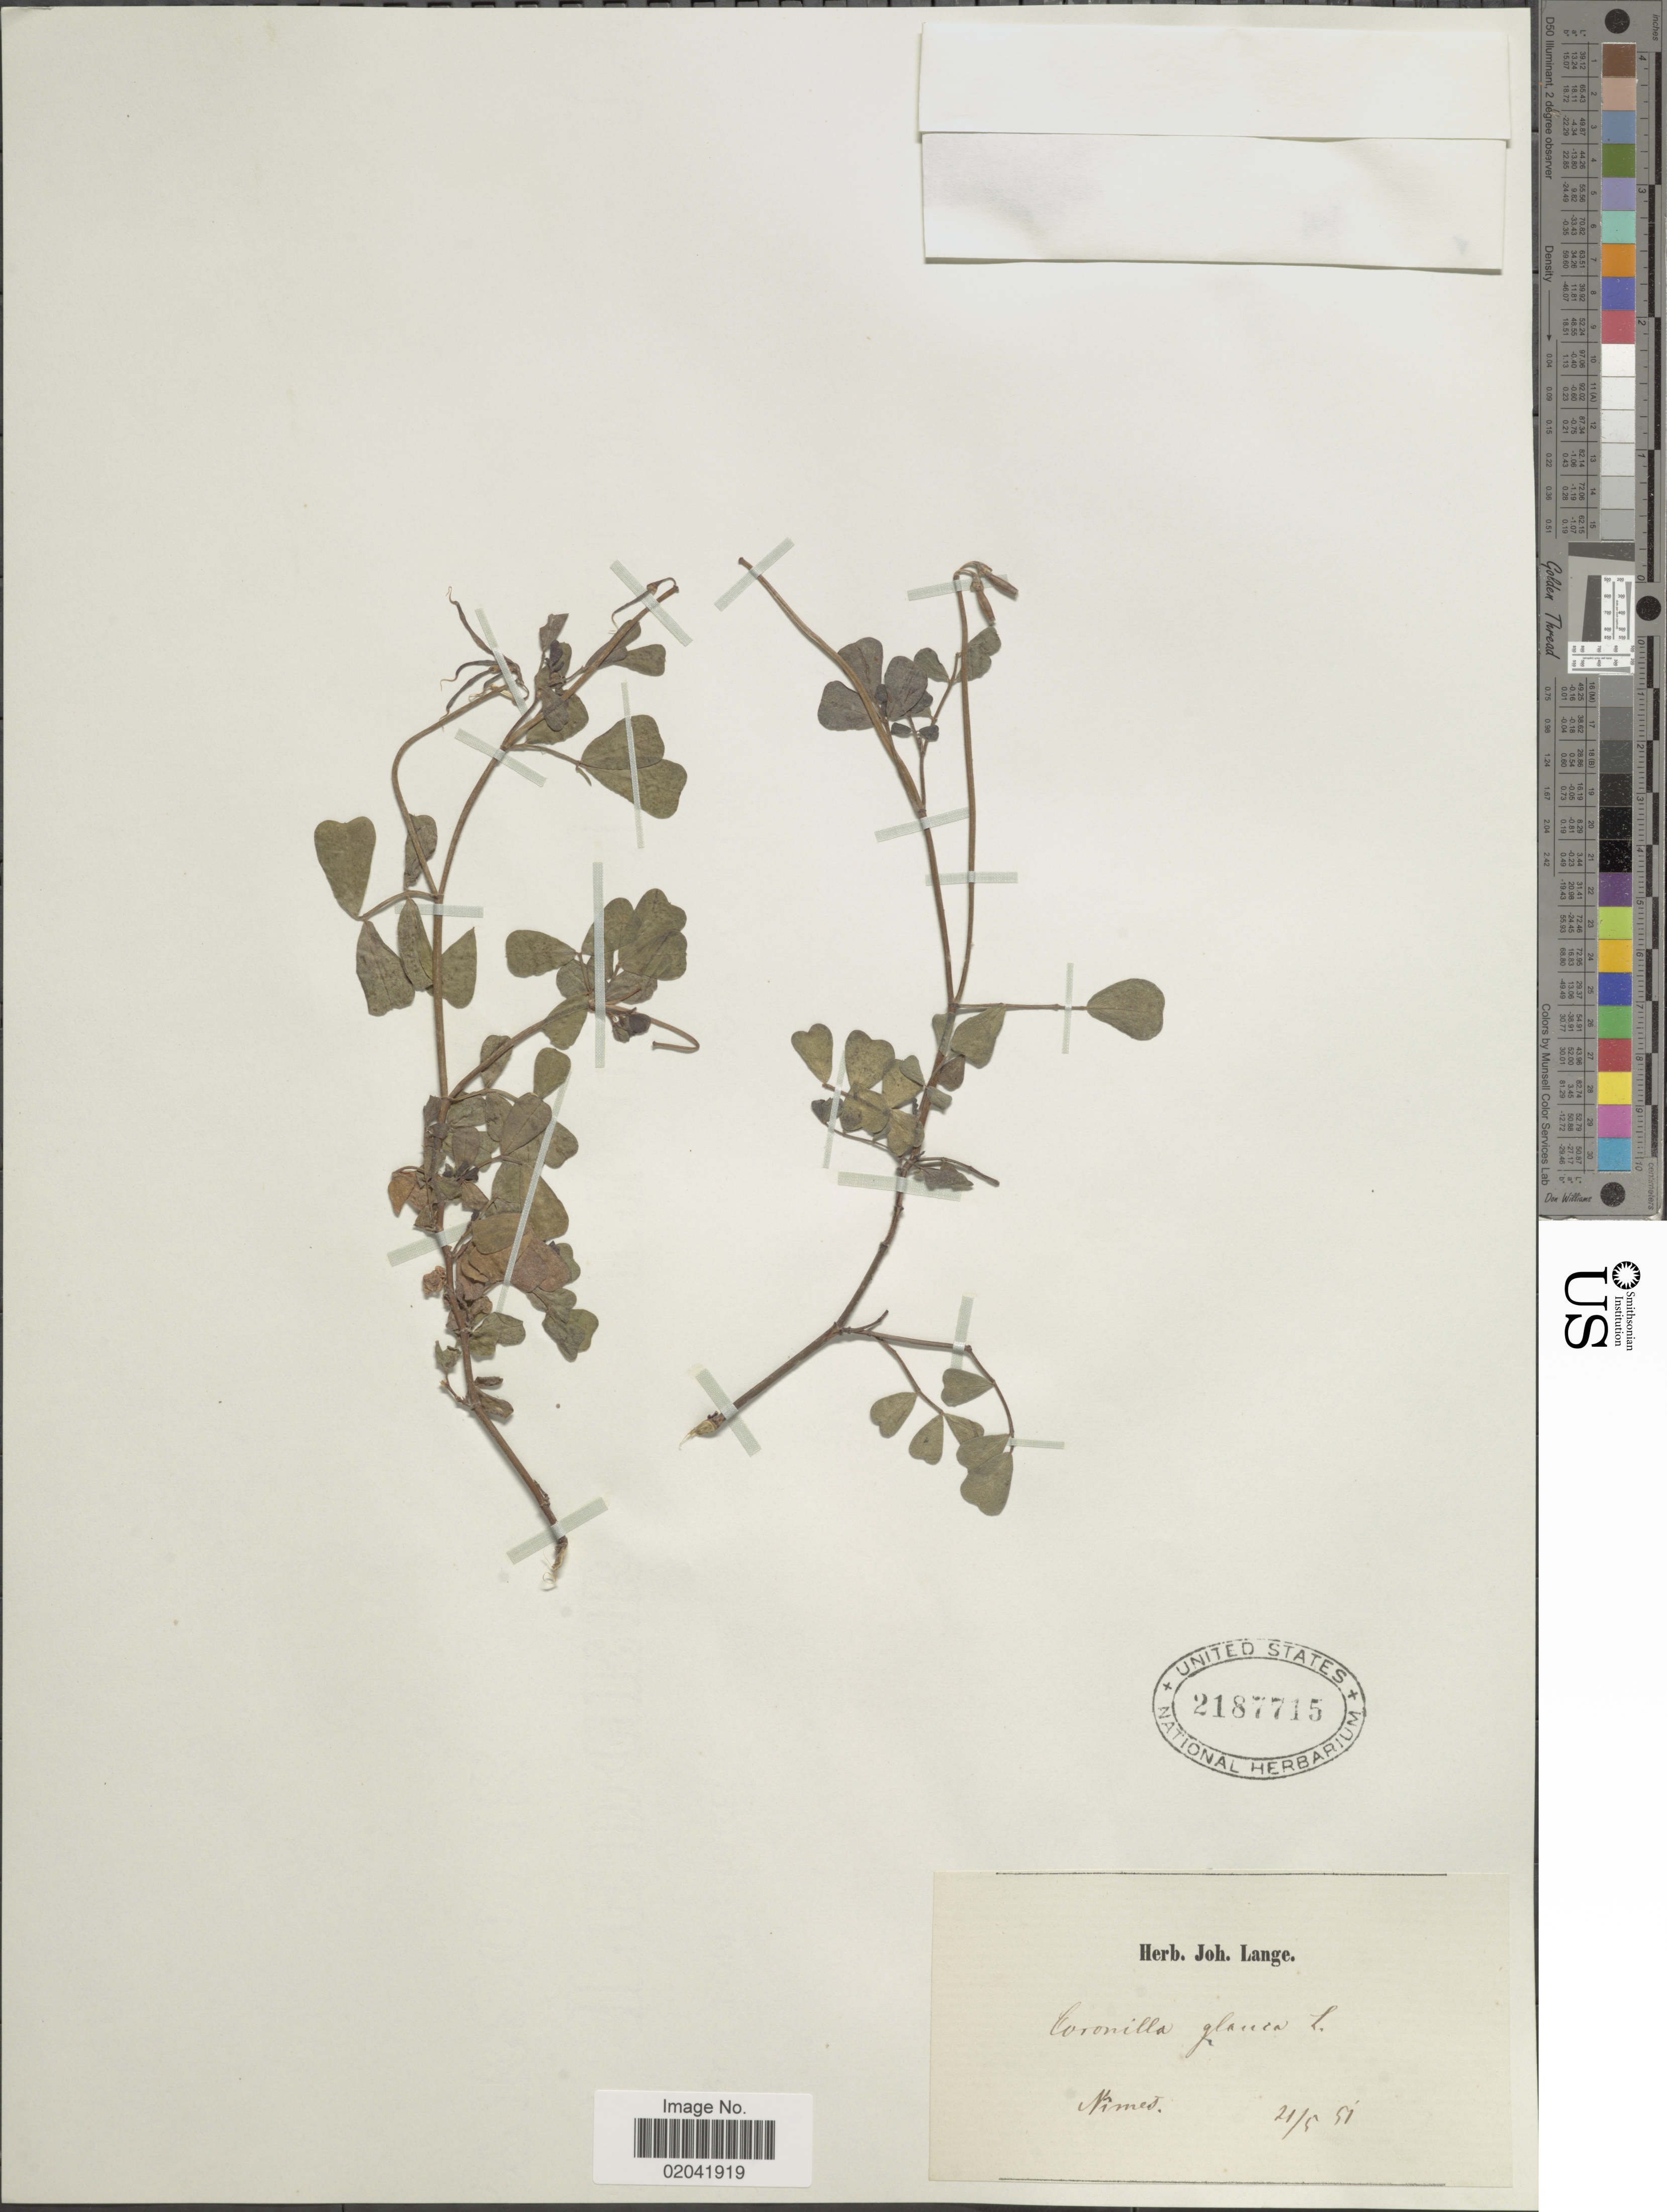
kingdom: Plantae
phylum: Tracheophyta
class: Magnoliopsida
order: Fabales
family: Fabaceae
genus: Coronilla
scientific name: Coronilla glauca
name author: L.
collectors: ex herb. Joh. Lange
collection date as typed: Transcribed d/m/y: 21/5/51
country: France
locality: Nimes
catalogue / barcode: US 2187715